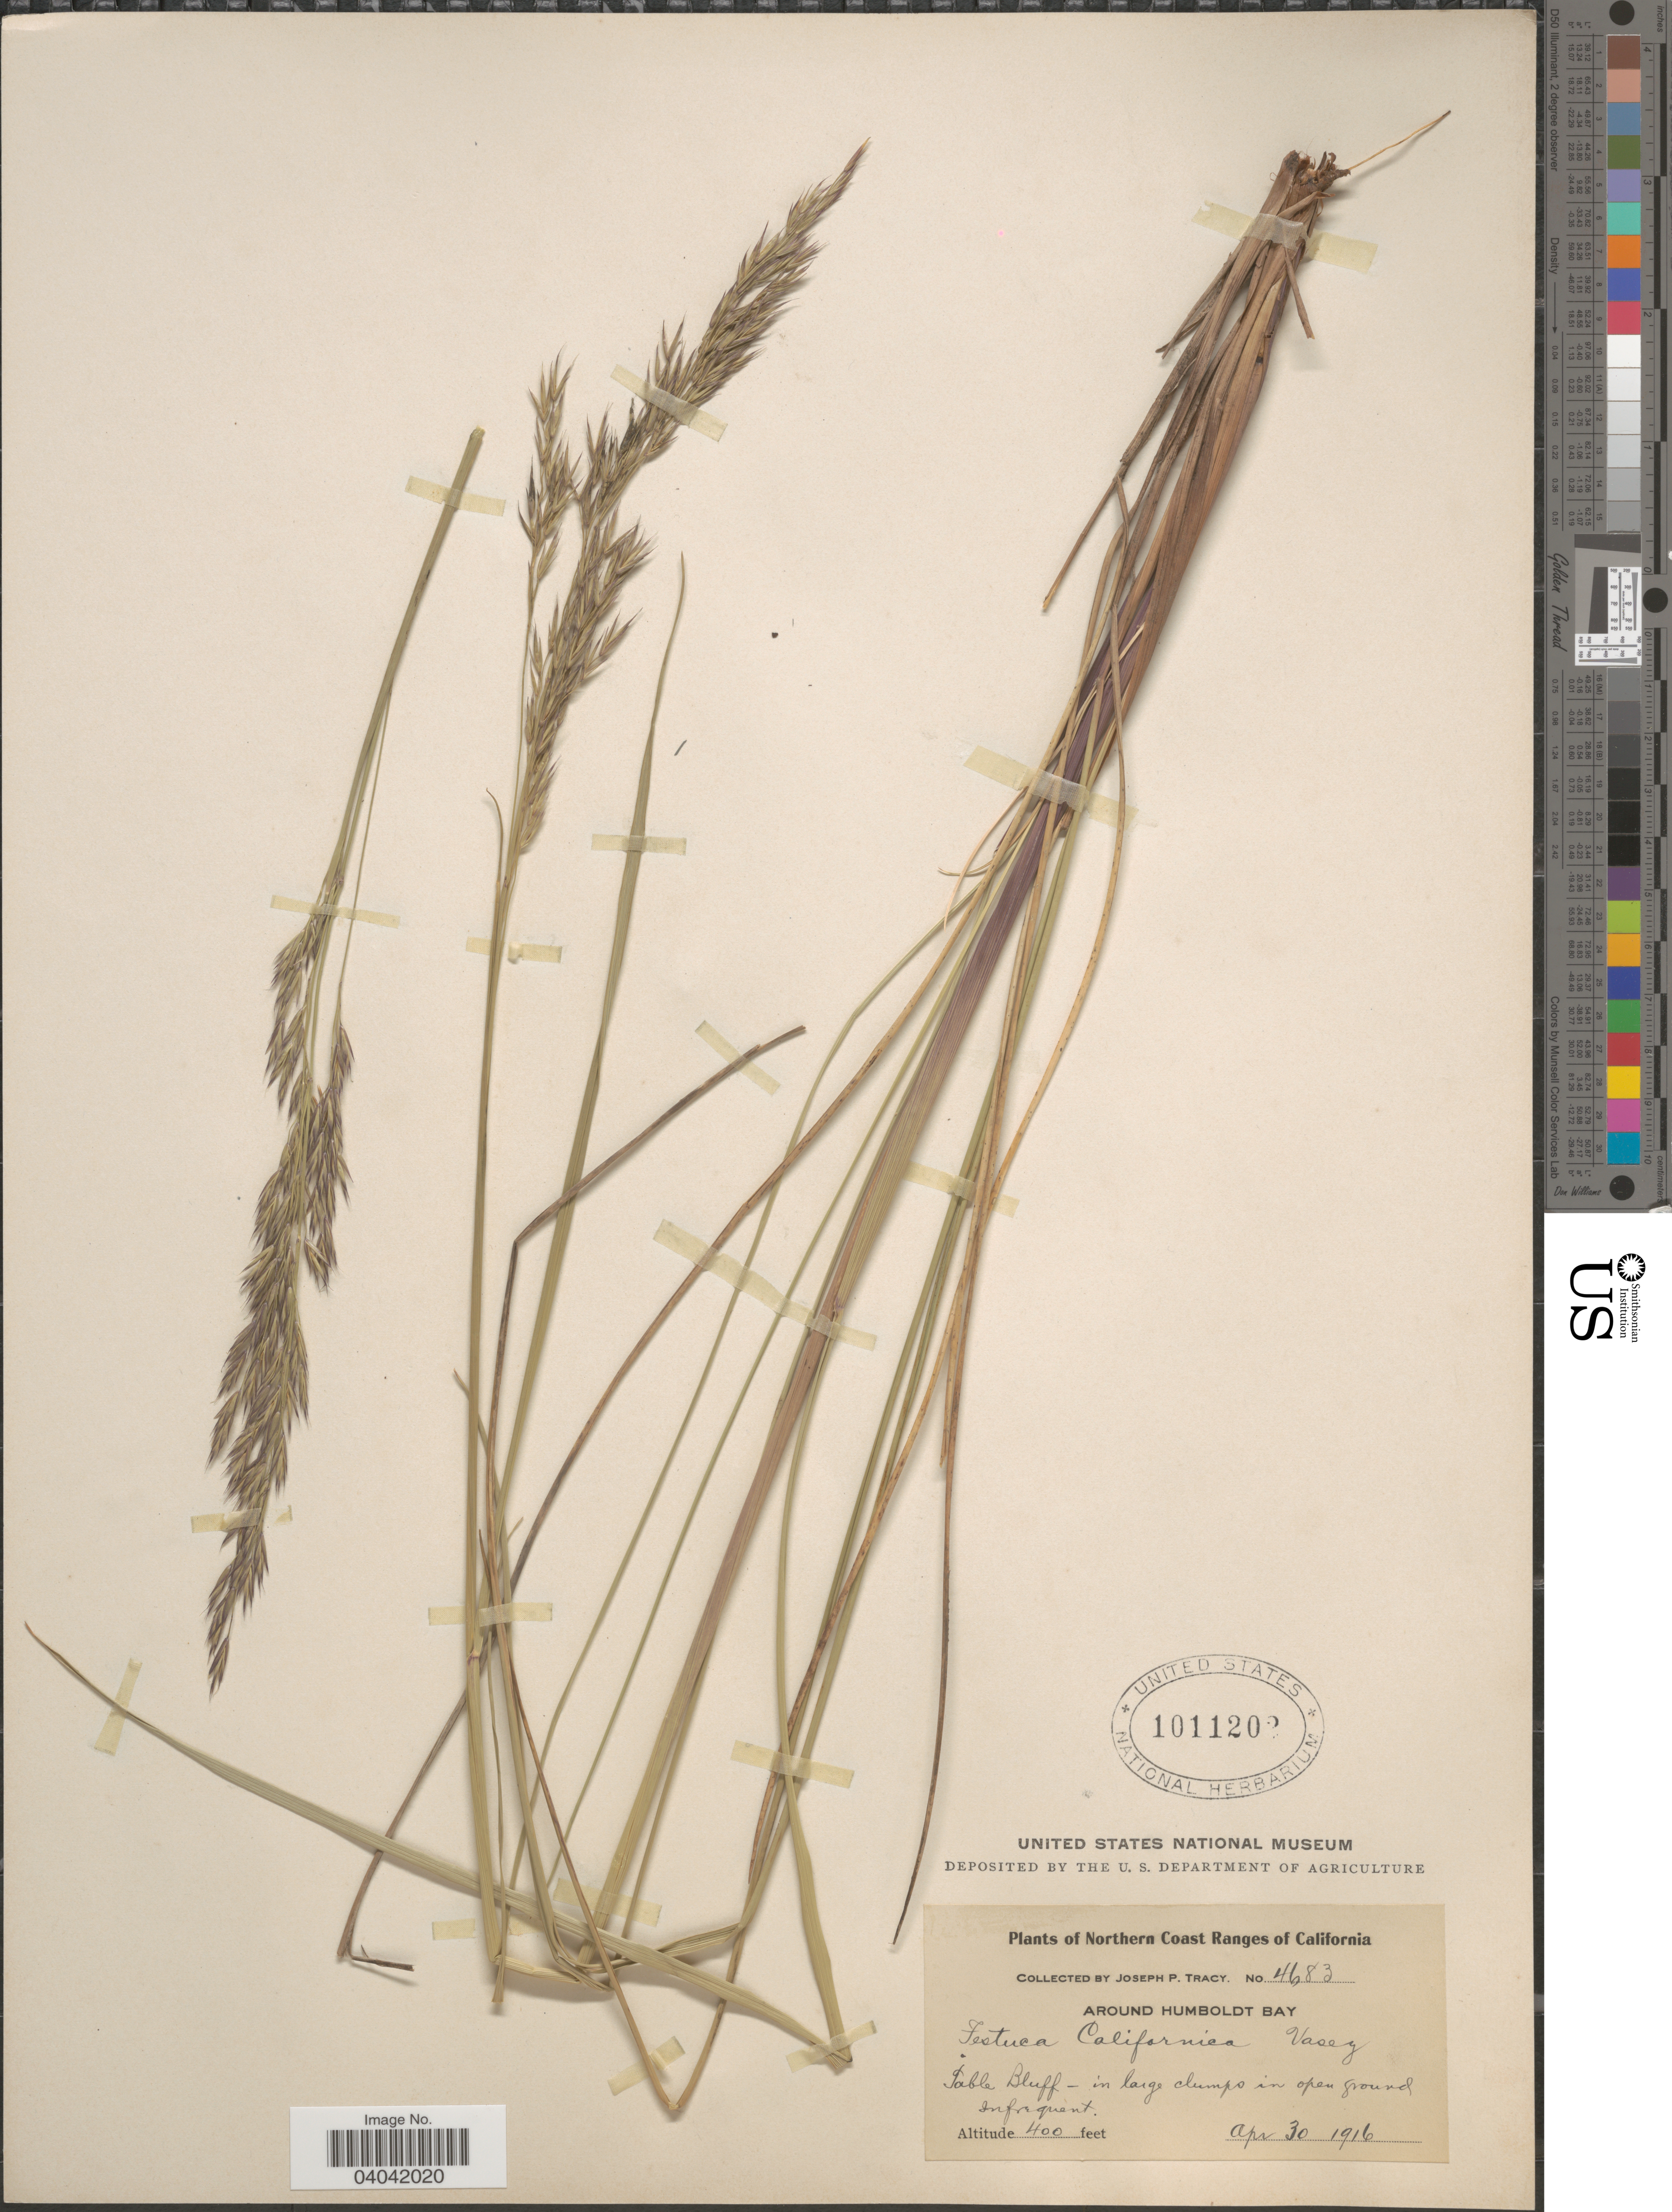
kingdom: Plantae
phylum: Tracheophyta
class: Liliopsida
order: Poales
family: Poaceae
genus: Festuca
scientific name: Festuca californica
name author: Vasey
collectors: J. Tracy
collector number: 4683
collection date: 1916-04-30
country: United States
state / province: California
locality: Northern Coast Ranges of California. Around Humboldt Bay. Table Bluff.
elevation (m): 122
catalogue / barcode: US 1011202